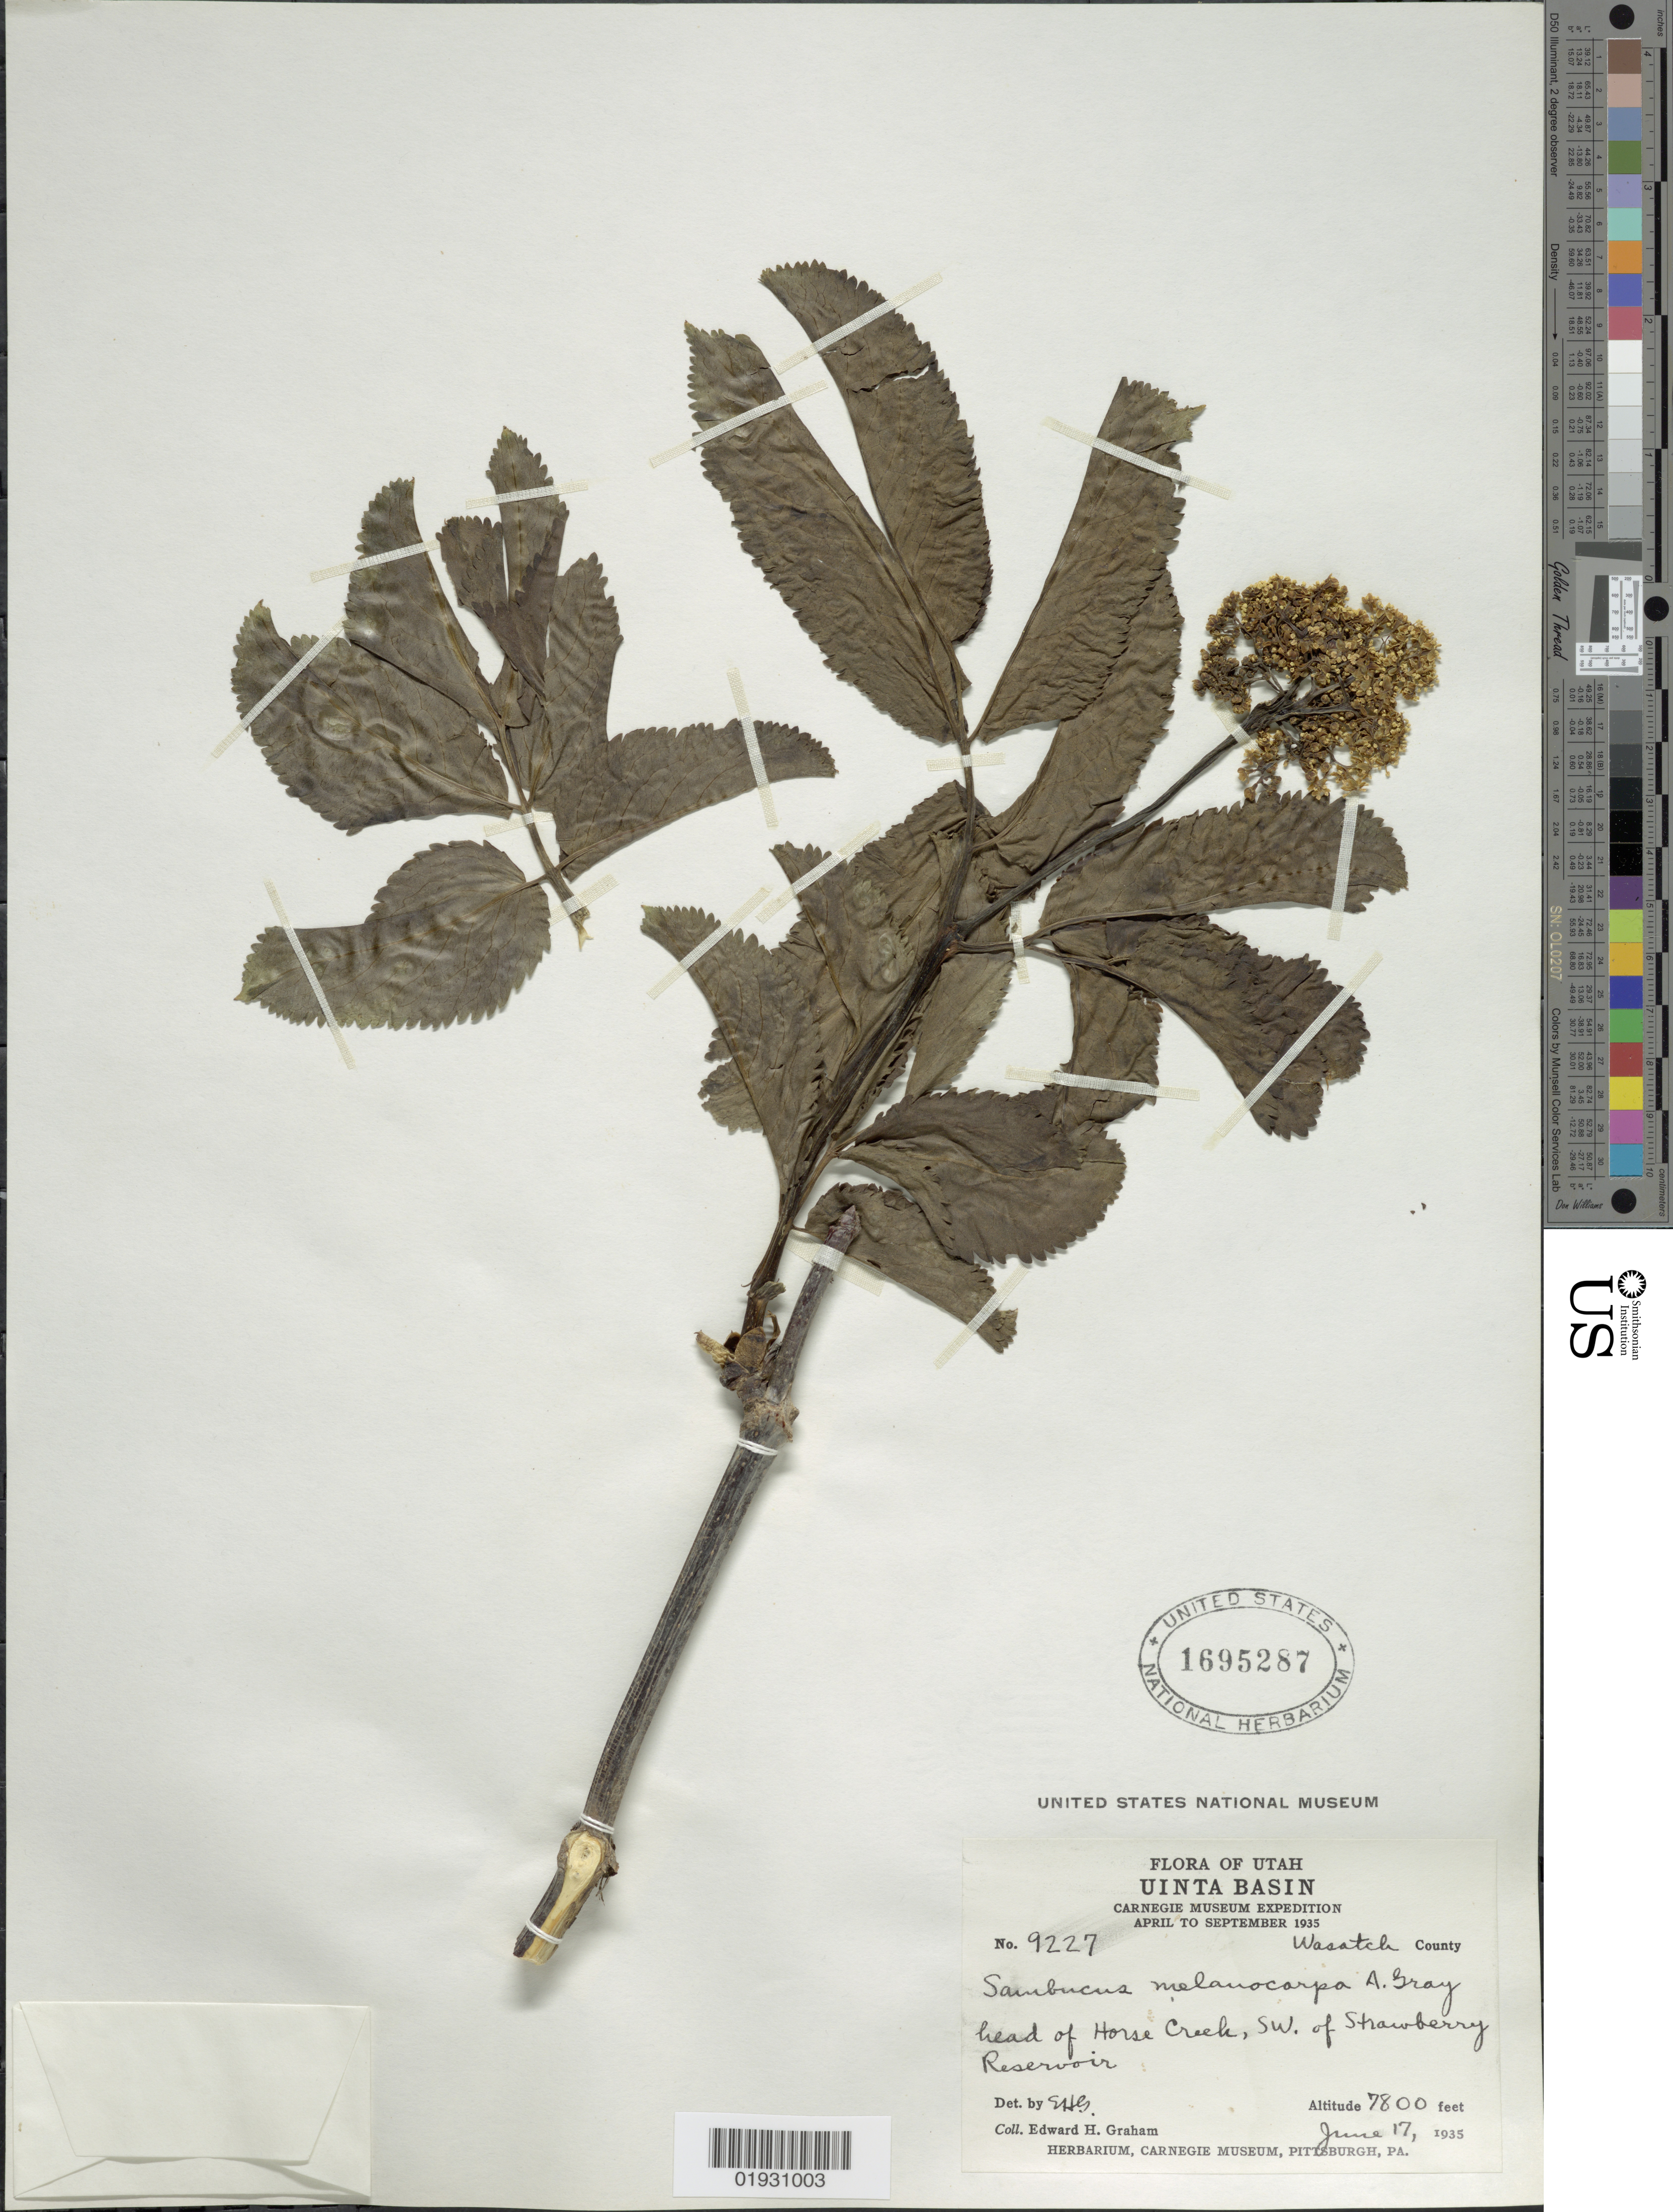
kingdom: Plantae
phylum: Tracheophyta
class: Magnoliopsida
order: Dipsacales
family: Viburnaceae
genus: Sambucus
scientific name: Sambucus melanocarpa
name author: A. Gray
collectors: E. H. Graham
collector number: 9227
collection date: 1935-06-17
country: United States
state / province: Utah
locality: Uinta Basin. Wasatch County. Head of Horse Creek, S.W. of Strawberry Reservoir.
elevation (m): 2377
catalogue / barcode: US 1695287